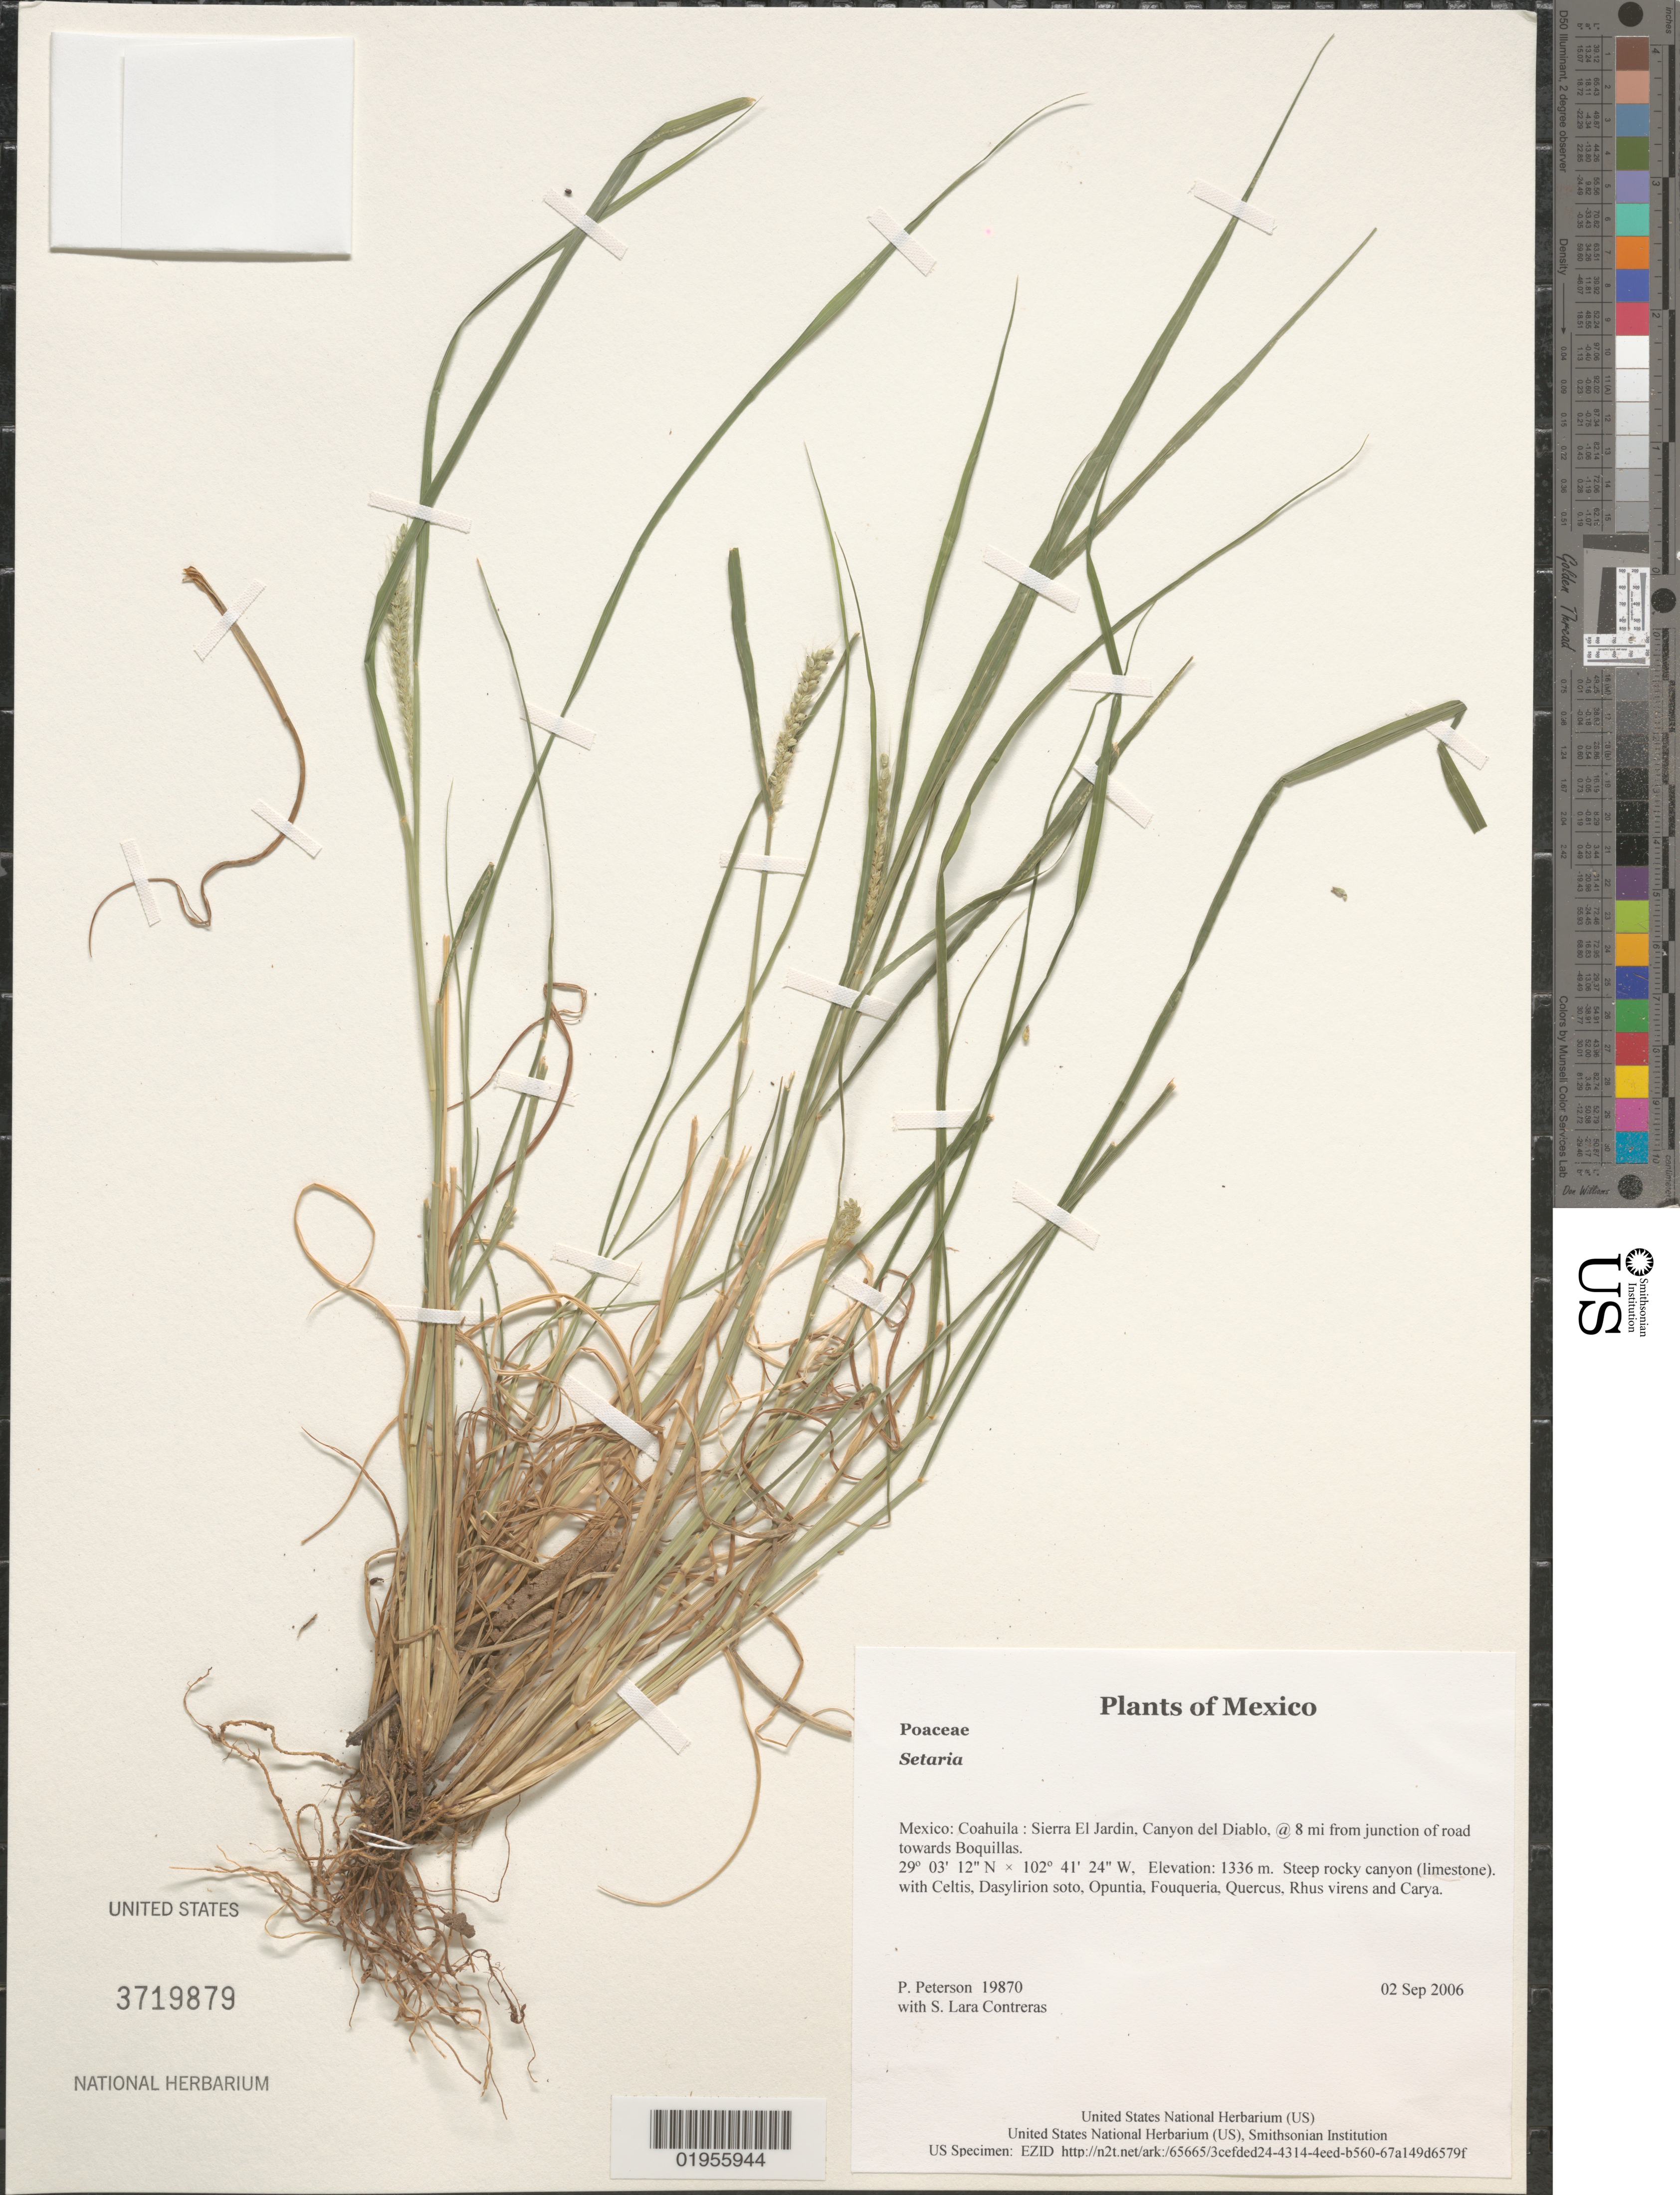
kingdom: Plantae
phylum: Tracheophyta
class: Liliopsida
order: Poales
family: Poaceae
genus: Setaria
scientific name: Setaria sp.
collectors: P. M. Peterson & S. Lara Contreras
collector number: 19870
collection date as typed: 02 Sep 2006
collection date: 2006-09-02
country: Mexico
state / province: Coahuila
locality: Sierra El Jardin, Canyon del Diablo, @ 8 mi from junction of road towards Boquillas.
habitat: Steep rocky canyon (limestone)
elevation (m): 1336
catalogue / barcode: US 3719879